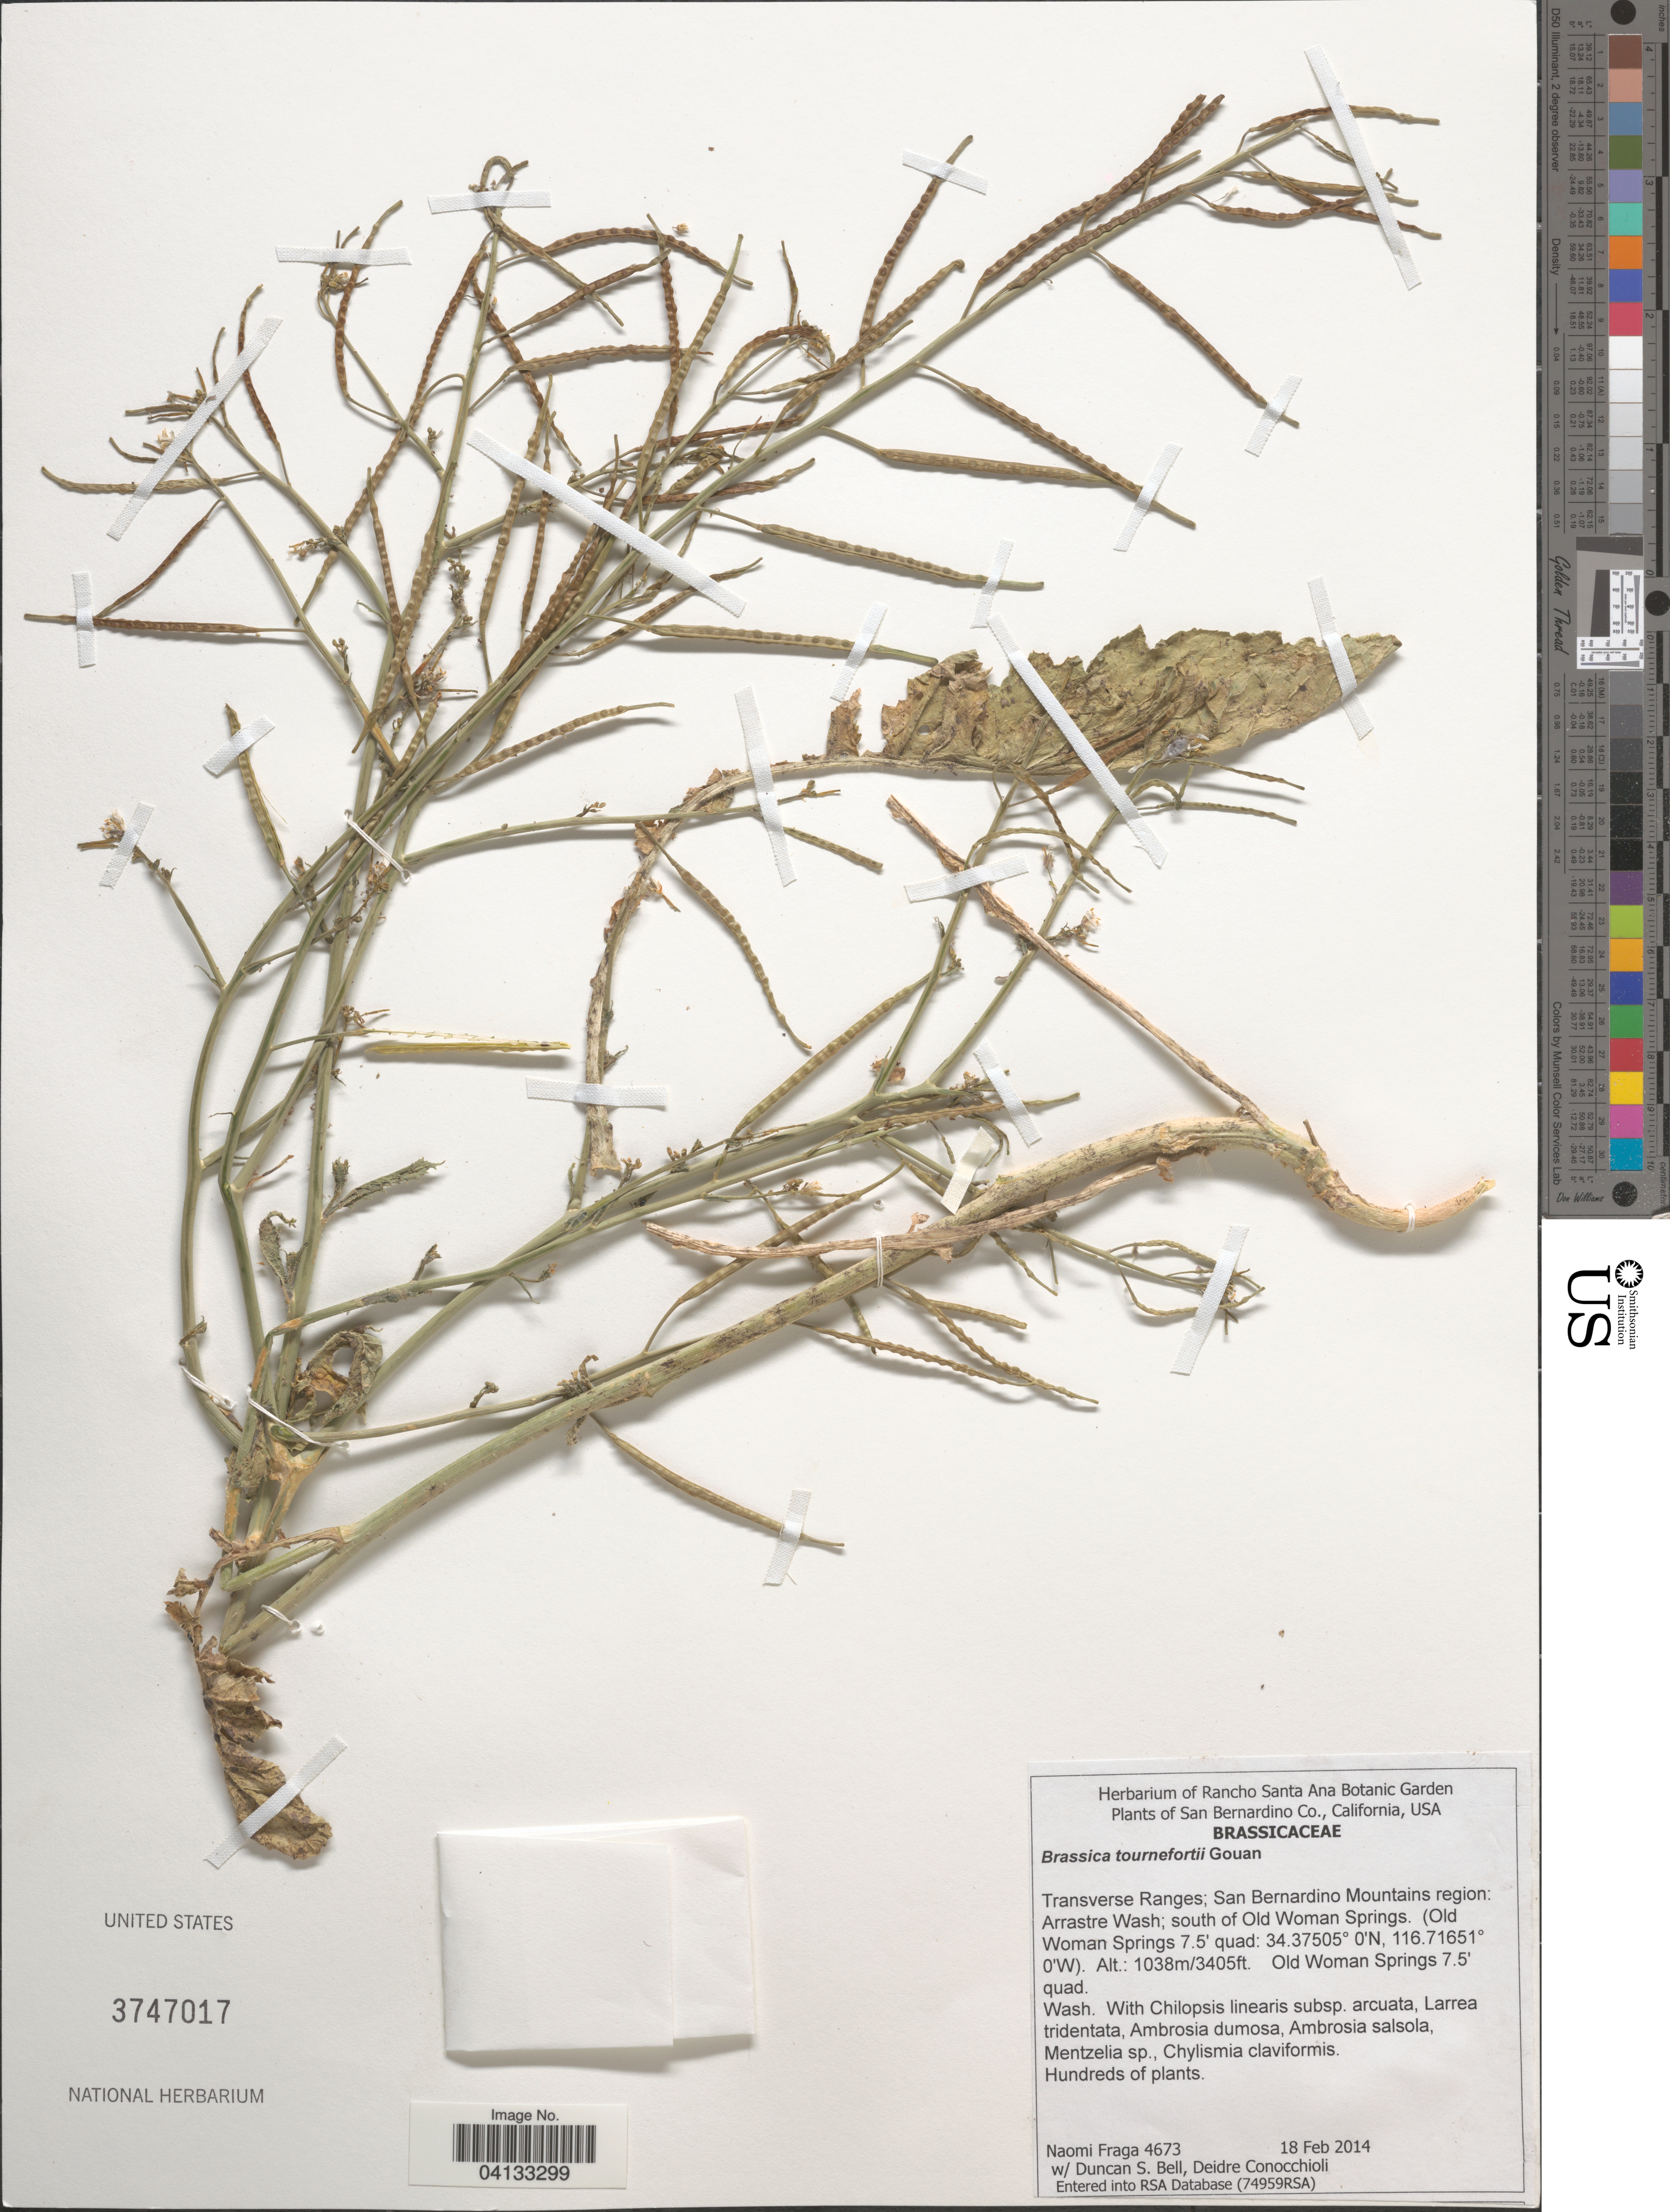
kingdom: Plantae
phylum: Tracheophyta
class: Magnoliopsida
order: Brassicales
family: Brassicaceae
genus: Brassica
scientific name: Brassica tournefortii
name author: Gouan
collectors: N. Fraga, D. S. Bell & D. Conocchioli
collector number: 4673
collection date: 2014-02-18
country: United States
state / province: California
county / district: San Bernardino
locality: San Bernardino Co. Transverse Ranges; San Bernardino Mountains region: Arrastre Wash; south of Old Woman Springs. (Old Woman Springs 7.5' quad).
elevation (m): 1038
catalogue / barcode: US 3747017